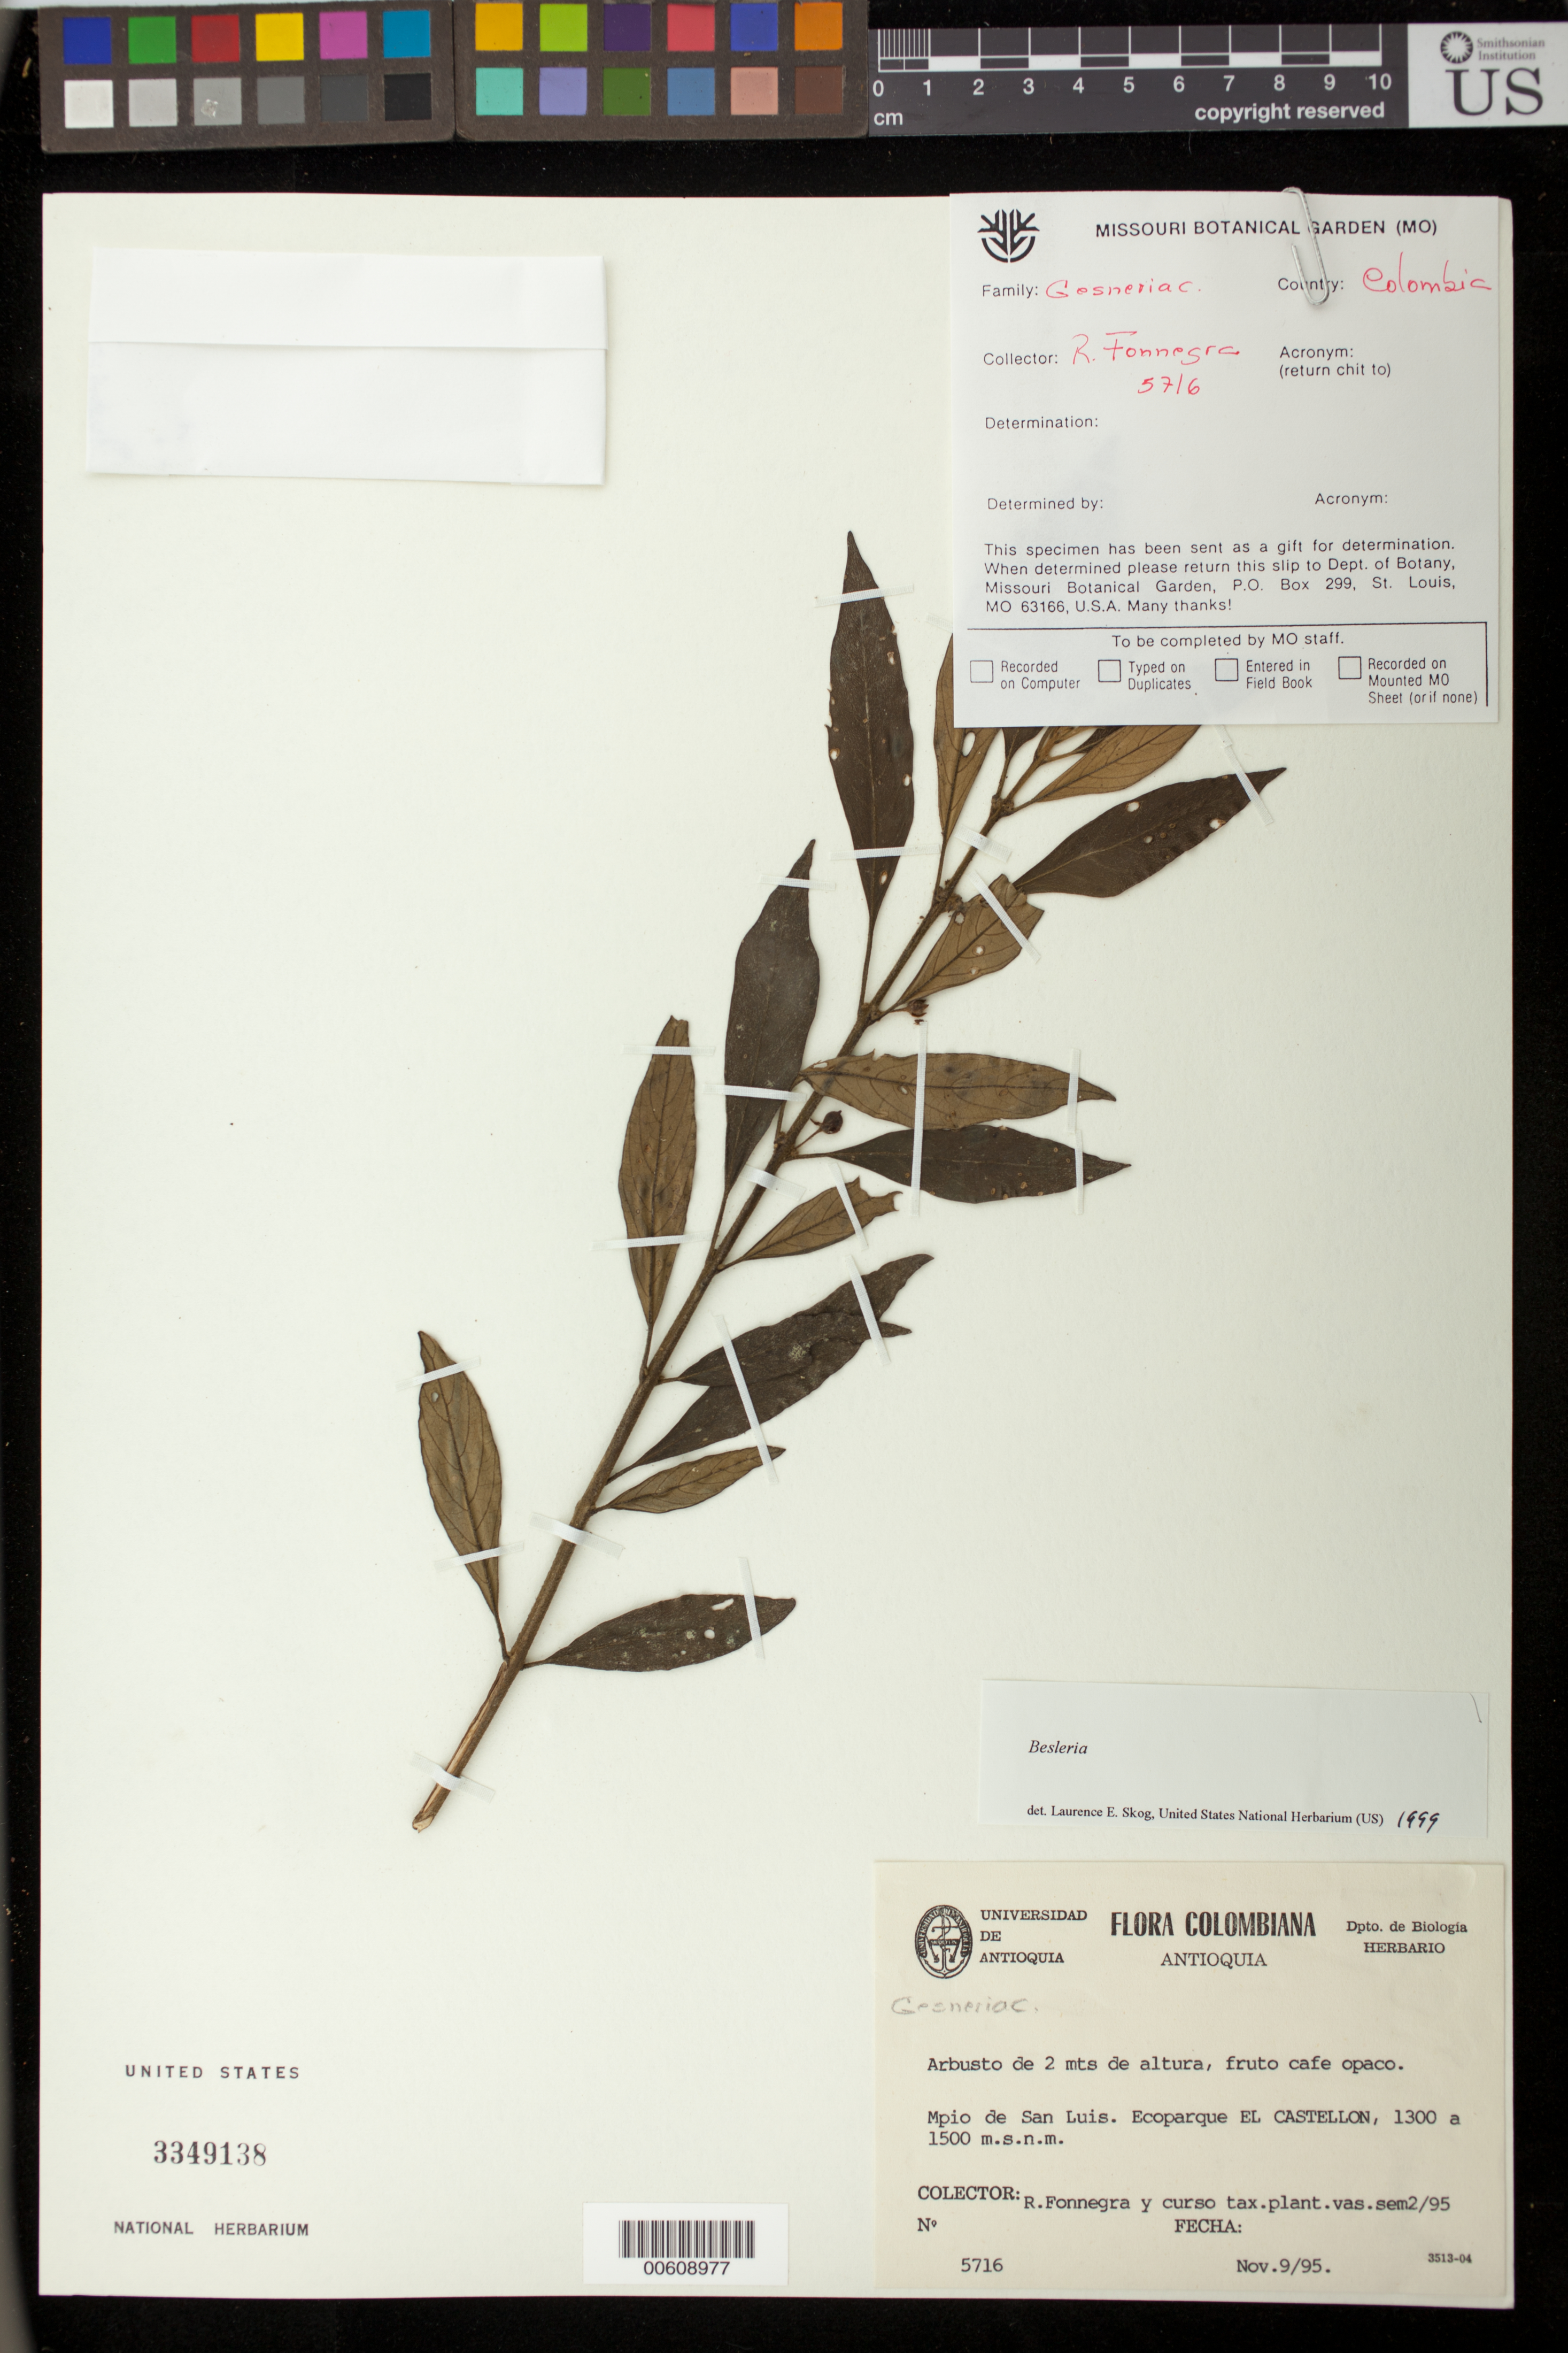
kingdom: Plantae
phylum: Tracheophyta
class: Magnoliopsida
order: Lamiales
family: Gesneriaceae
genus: Besleria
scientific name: Besleria sp.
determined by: Skog, Laurence E.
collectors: R. Fonnegra G. & Curso tax. plant. vas. sem. 2/95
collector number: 5716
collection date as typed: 09 Nov 1995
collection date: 1995-11-09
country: Colombia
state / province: Antioquia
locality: Mpio. de San Luis; ecoparque El Castellon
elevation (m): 1300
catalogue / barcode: US 3349138